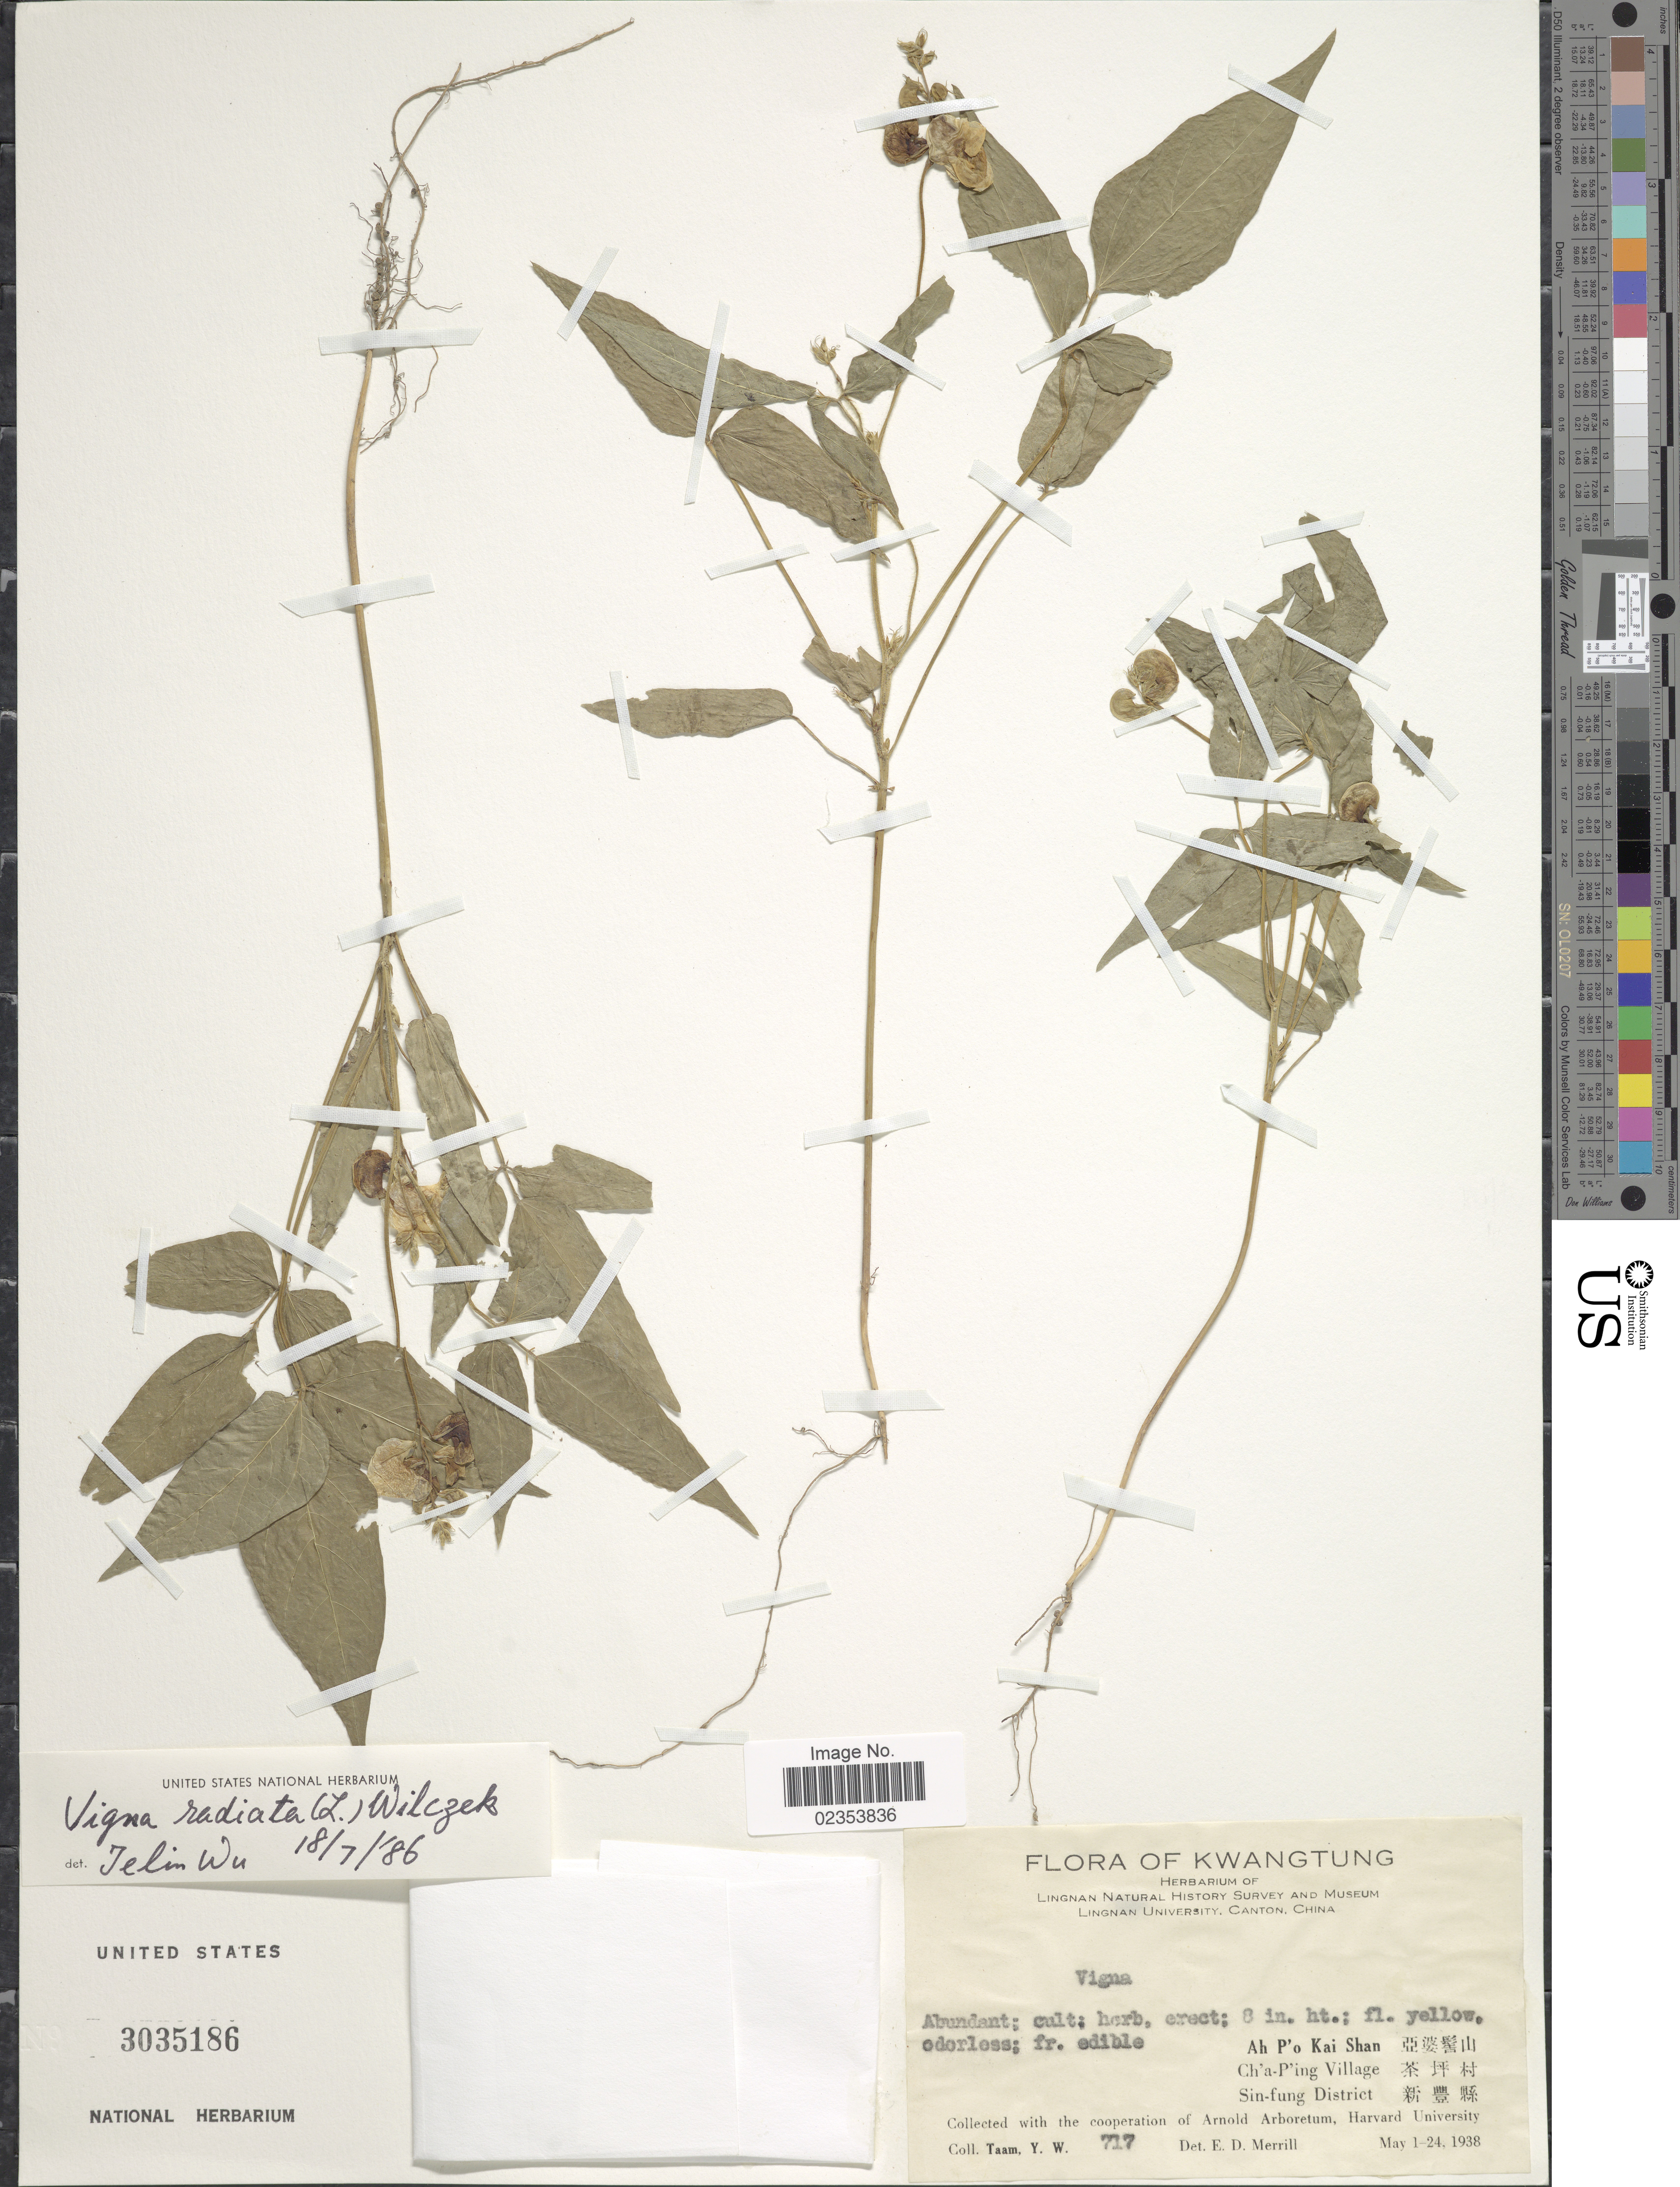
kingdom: Plantae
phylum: Tracheophyta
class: Magnoliopsida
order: Fabales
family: Fabaceae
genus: Vigna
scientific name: Vigna radiata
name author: (L.) R. Wilczek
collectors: Y. W. Taam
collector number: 717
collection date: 1938-05-01/1938-05-24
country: China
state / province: Guangdong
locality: Kwangtung. Ah P'o Kai Shan. Ch'a-P'ing village Sin-fung District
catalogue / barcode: US 3035186